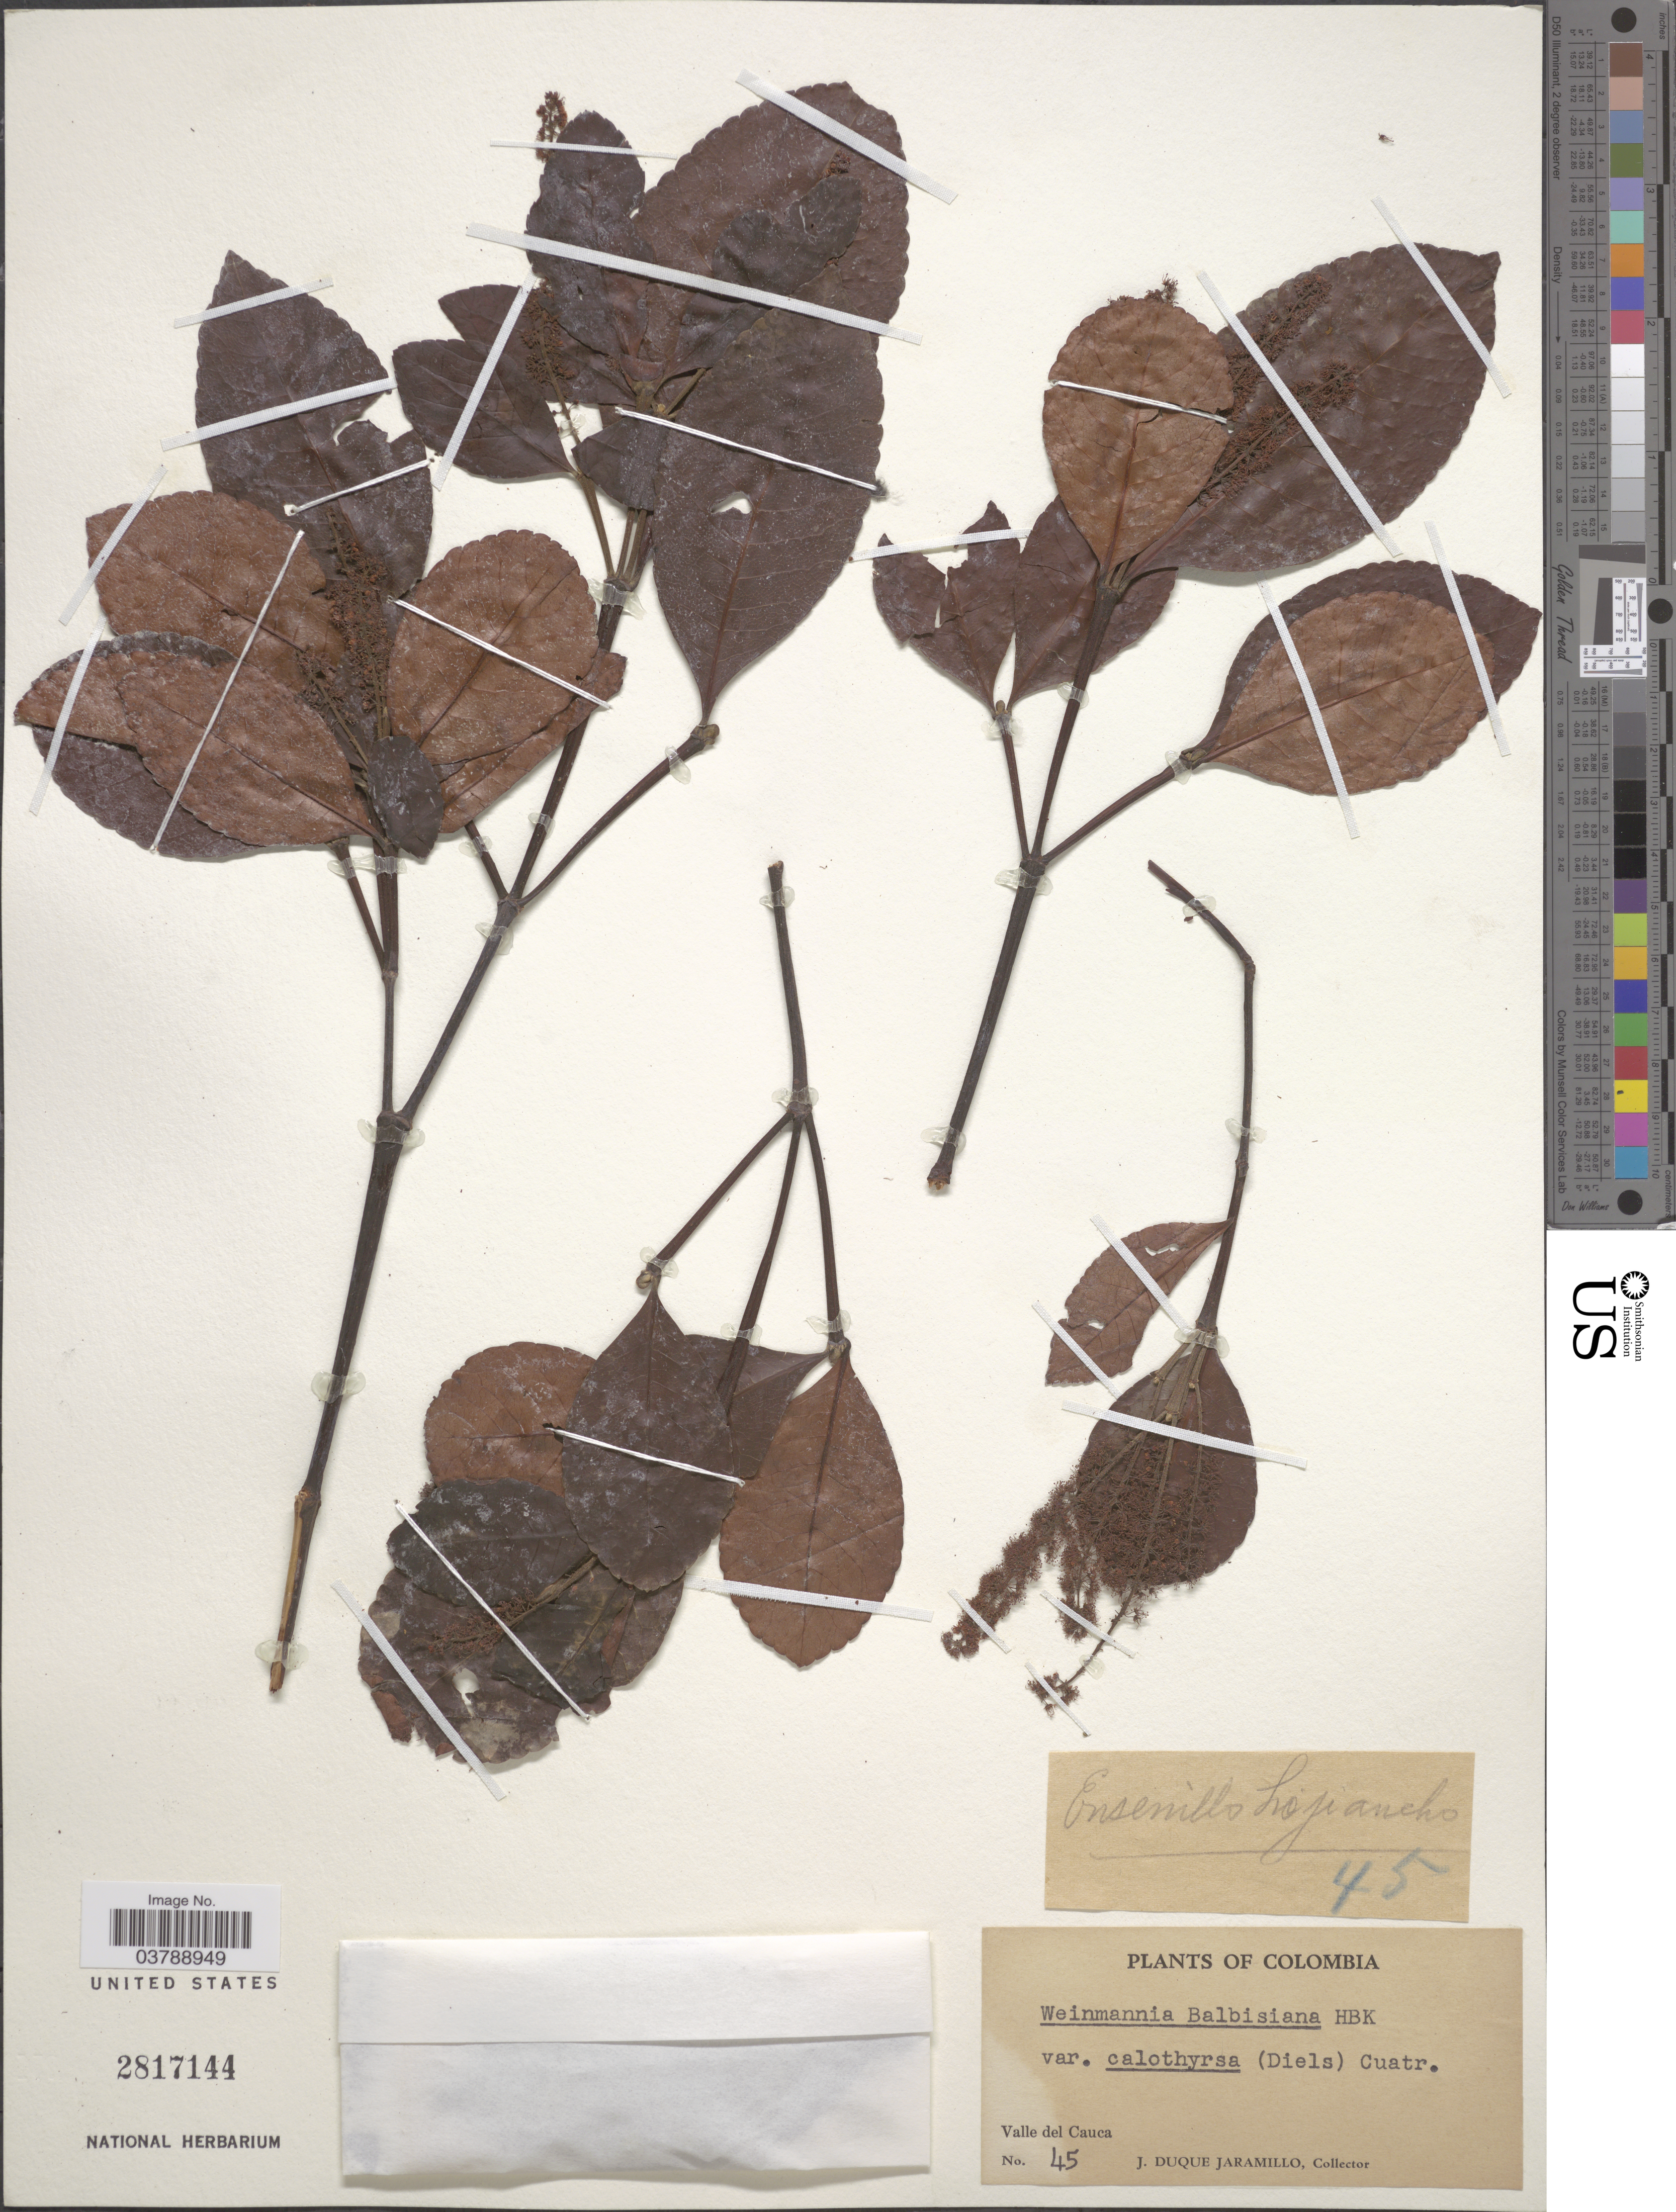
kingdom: Plantae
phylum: Tracheophyta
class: Magnoliopsida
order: Oxalidales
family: Cunoniaceae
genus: Weinmannia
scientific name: Weinmannia calothyrsa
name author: Diels in Urb.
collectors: J. M. Duque Jaramillo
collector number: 45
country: Colombia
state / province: Valle del Cauca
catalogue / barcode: US 2817144